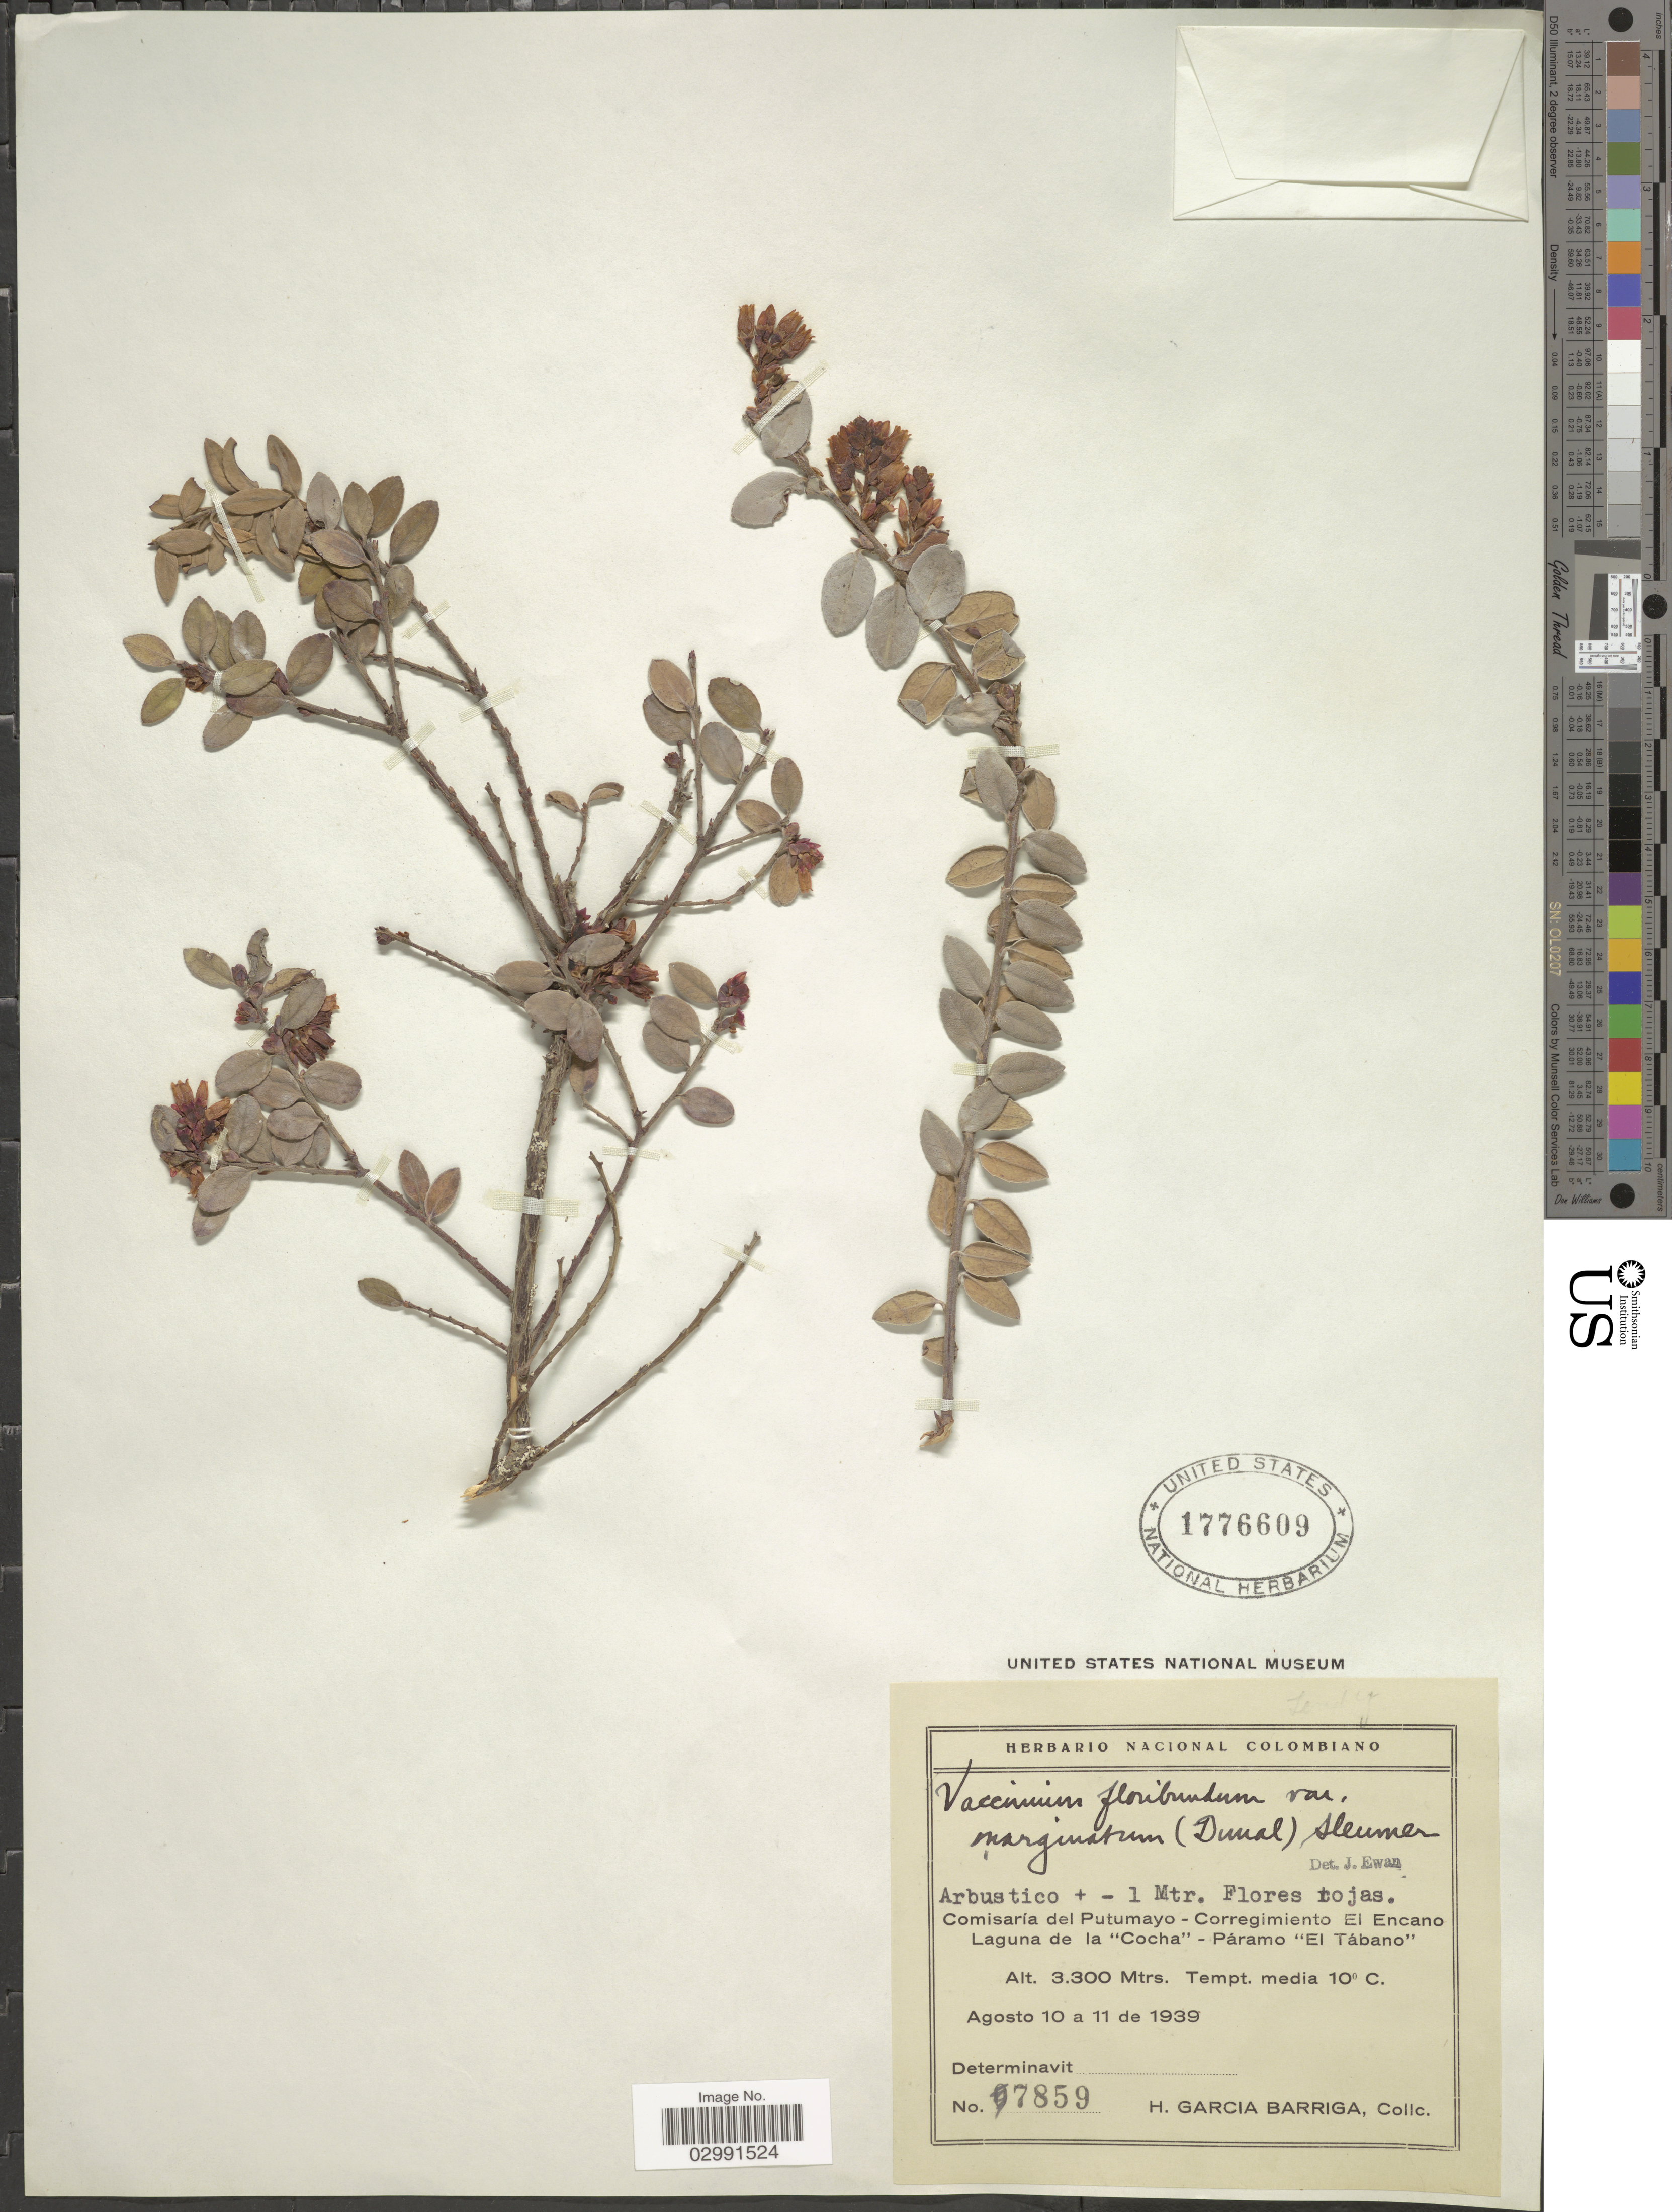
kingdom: Plantae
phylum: Tracheophyta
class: Magnoliopsida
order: Ericales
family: Ericaceae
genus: Vaccinium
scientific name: Vaccinium floribundum var. marginatum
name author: Kunth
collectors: H. García Barriga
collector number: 7859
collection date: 1939-08-10/1939-08-11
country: Colombia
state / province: Putumayo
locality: Comisaría del Putumayo - Corregimiento El Encano Laguna de la "Cocha" - Páramo "El Tábano".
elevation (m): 3300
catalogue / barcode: US 1776609